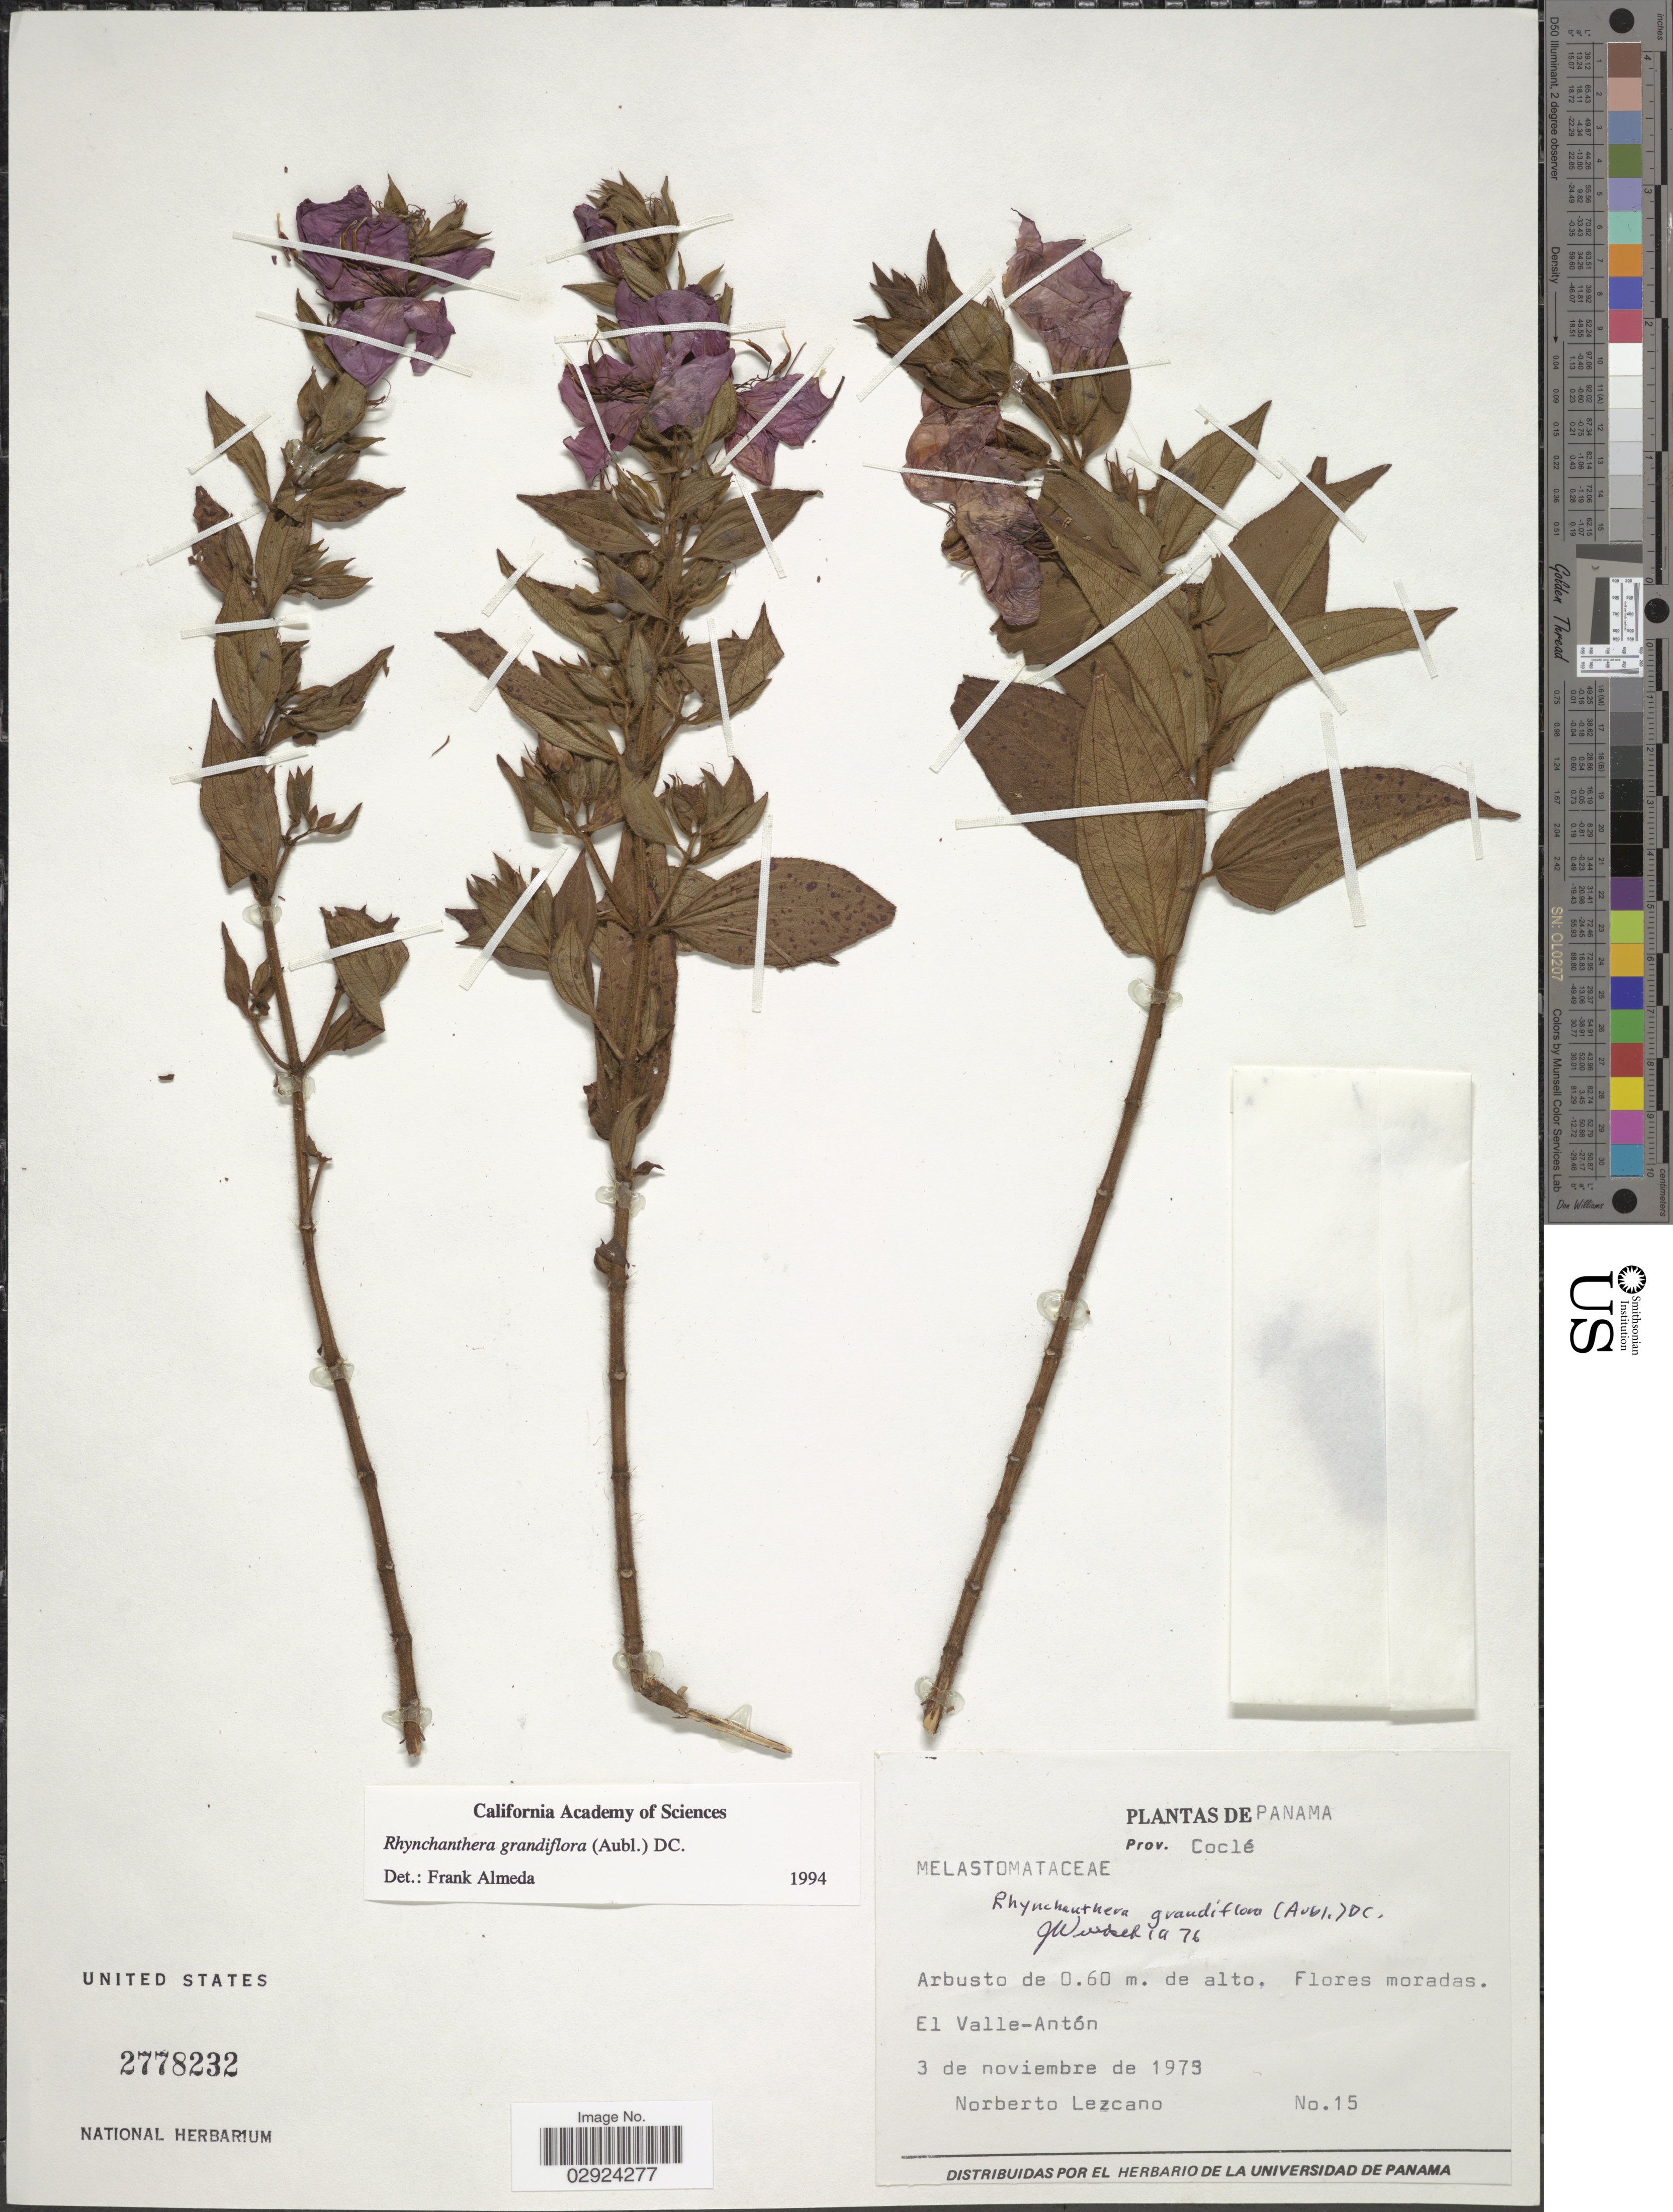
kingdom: Plantae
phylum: Tracheophyta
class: Magnoliopsida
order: Myrtales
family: Melastomataceae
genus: Rhynchanthera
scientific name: Rhynchanthera grandiflora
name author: (Aubl.) DC.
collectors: N. Lezcano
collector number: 15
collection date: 1973-11-03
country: Panama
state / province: Coclé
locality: Prov. Coclé, El Valle-Antón.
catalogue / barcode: US 2778232